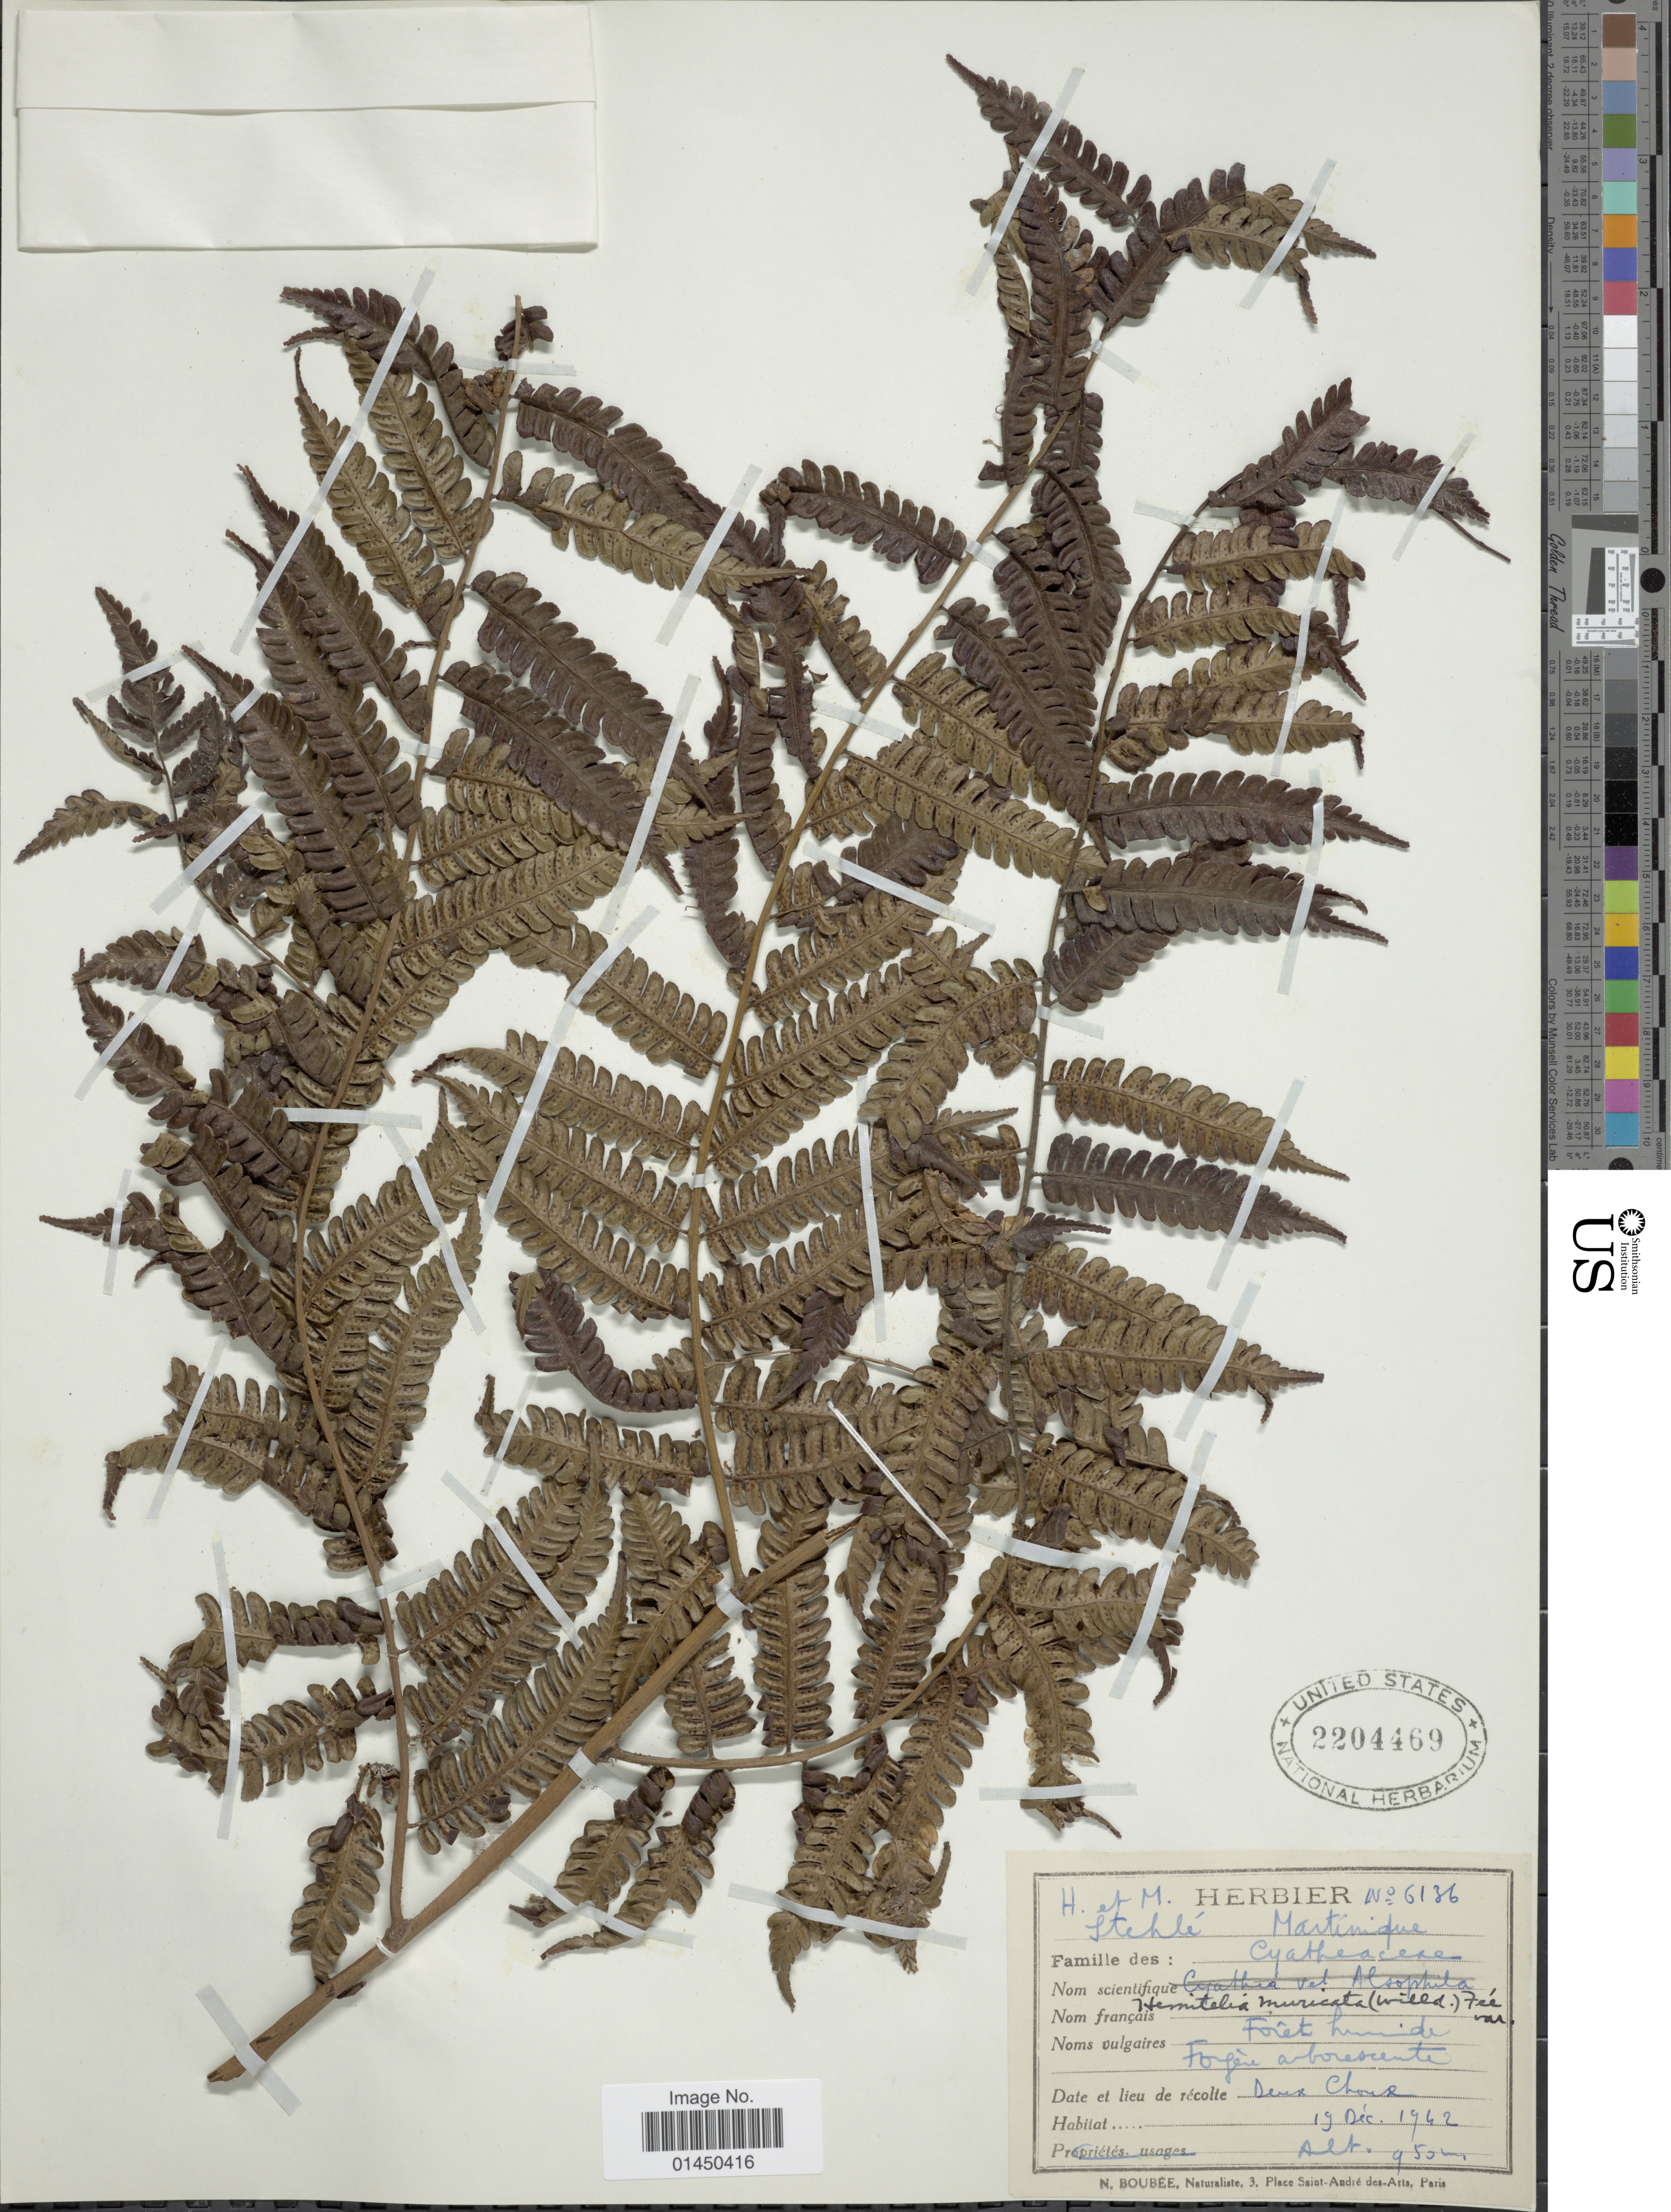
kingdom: Plantae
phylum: Tracheophyta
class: Polypodiopsida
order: Cyatheales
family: Cyatheaceae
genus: Cyathea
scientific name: Cyathea muricata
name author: (Willd.) Fée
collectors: H. Stehlé & M. Stehlé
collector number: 6136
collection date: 1942-12-19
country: Martinique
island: Martinique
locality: Deux Choux.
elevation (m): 950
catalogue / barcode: US 2204469